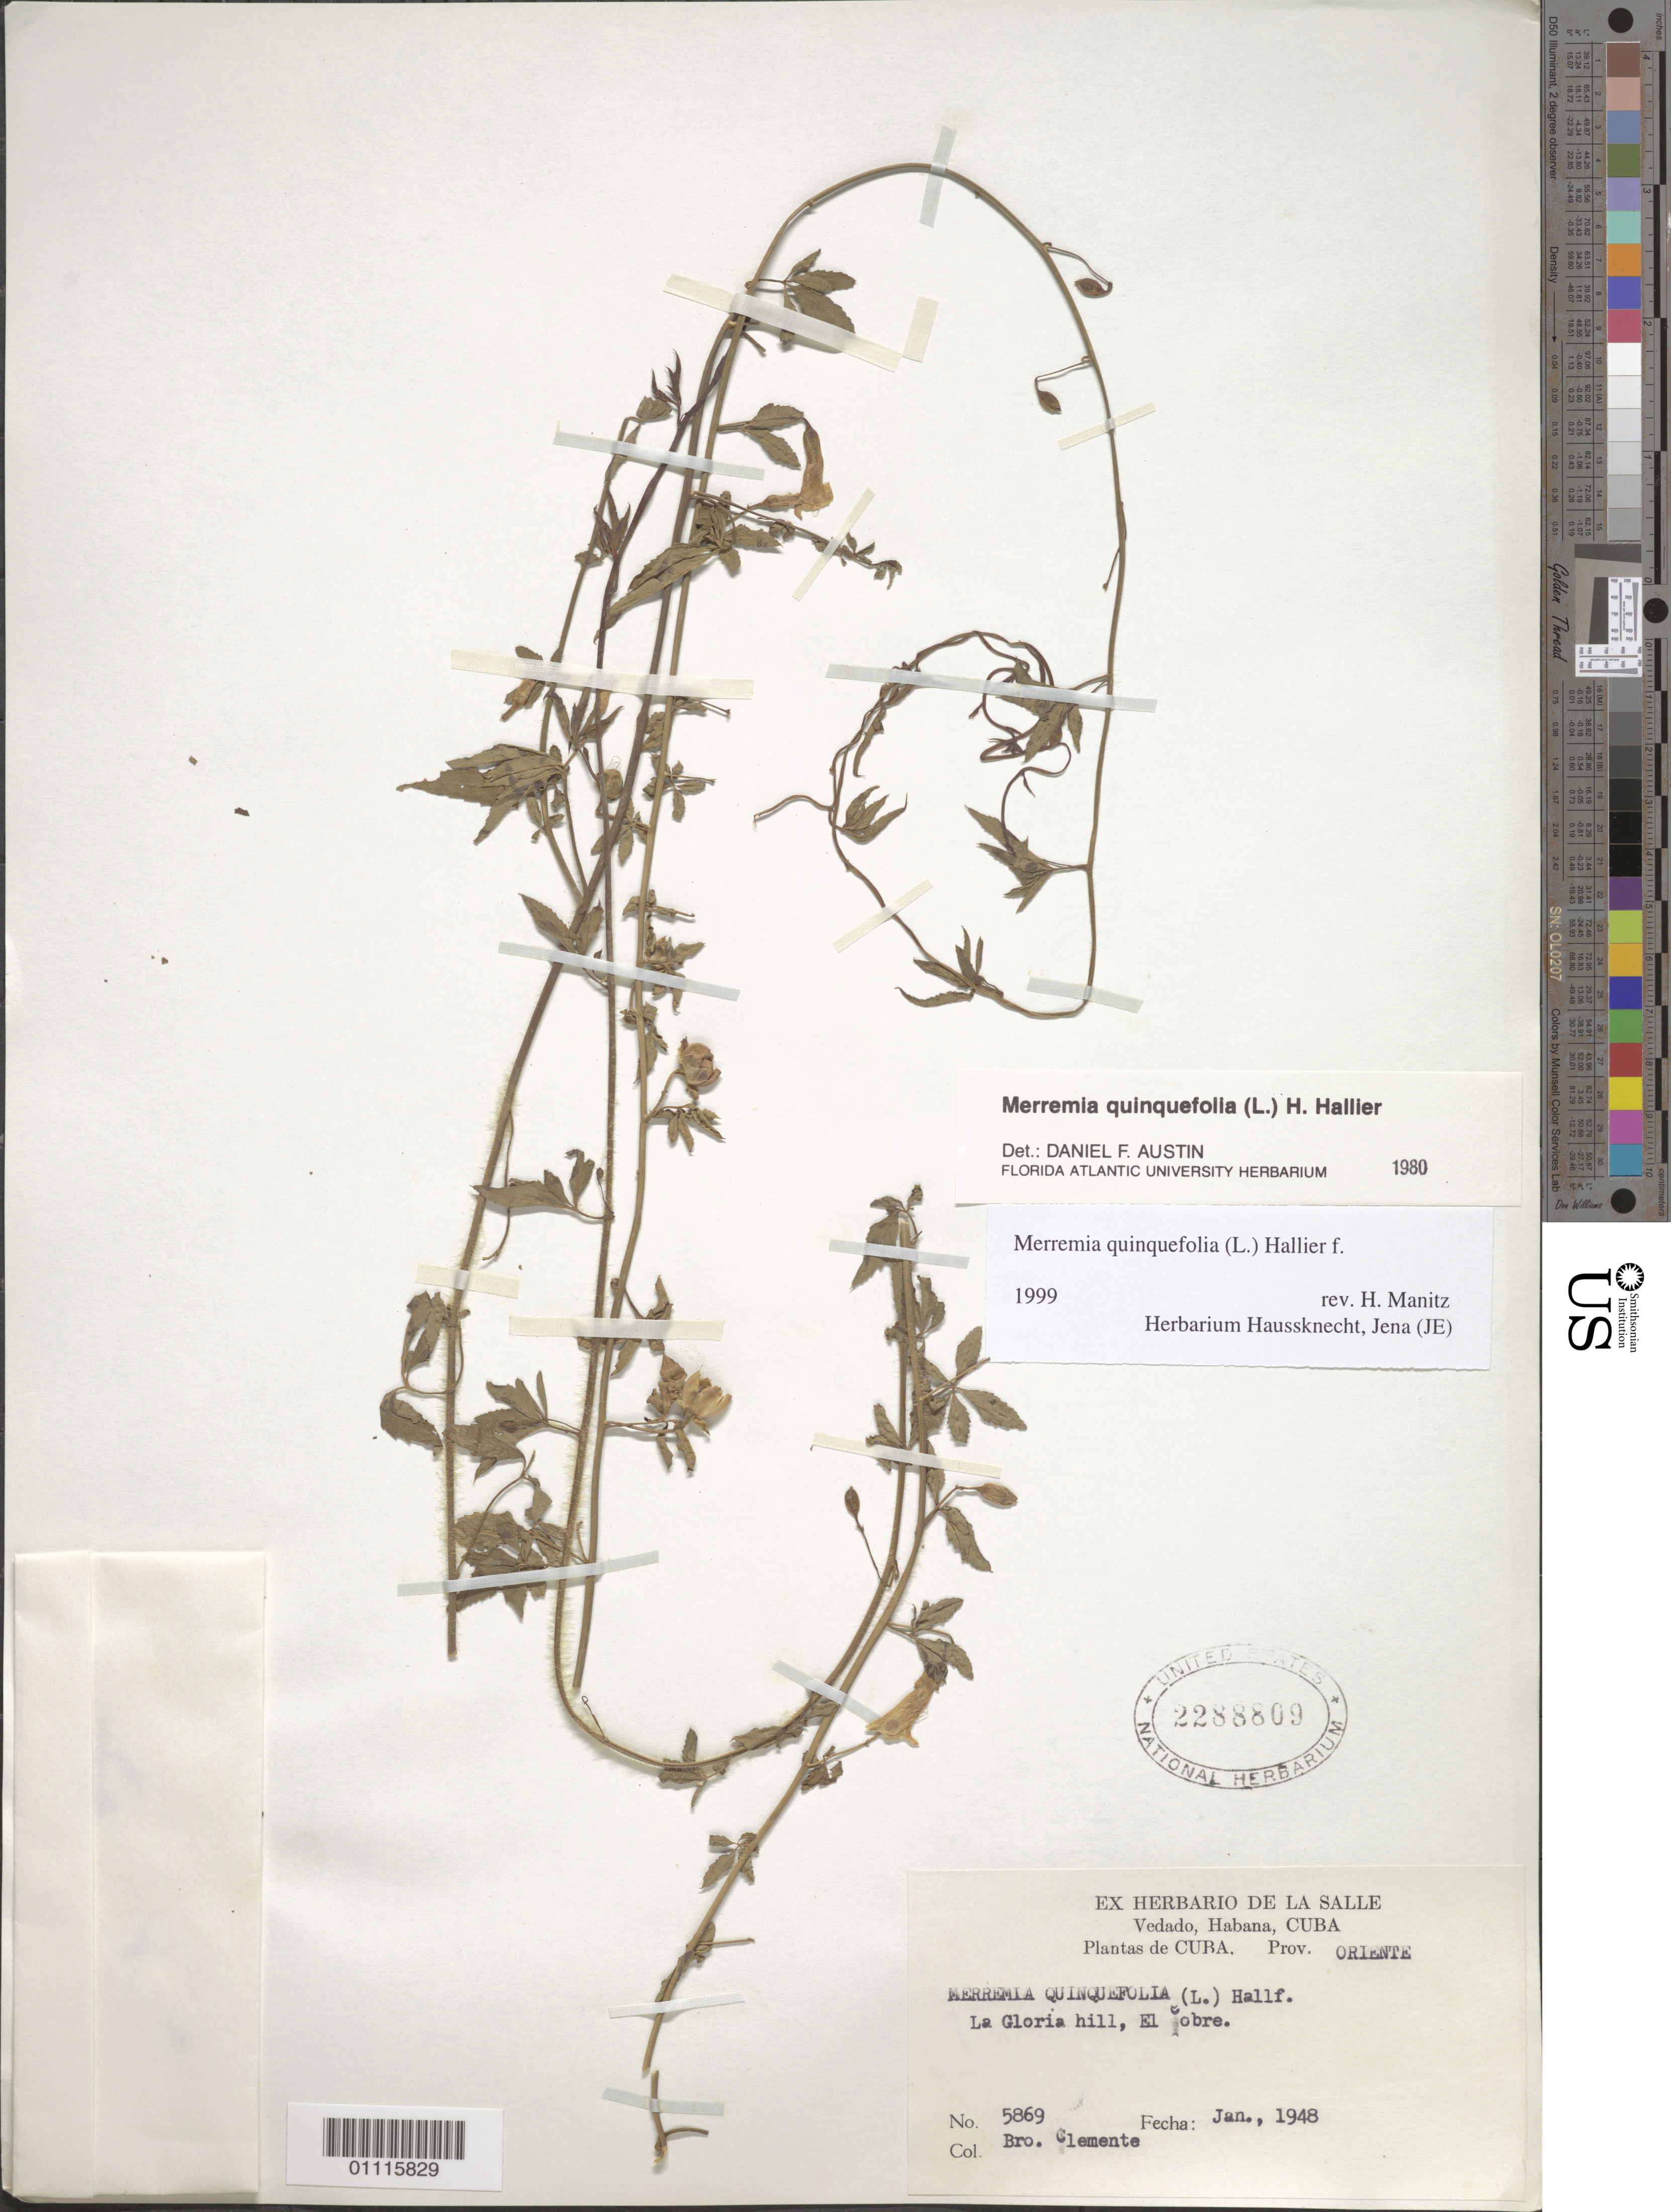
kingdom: Plantae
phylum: Tracheophyta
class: Magnoliopsida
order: Solanales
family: Convolvulaceae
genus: Distimake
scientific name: Distimake quinquefolius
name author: (L.) A. R. Simões & Staples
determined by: Strong, Mark T., (BOT), Smithsonian Institution - National Museum of Natural History (UNITED STATES)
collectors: Bro. Clemente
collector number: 5869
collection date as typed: Jan 1948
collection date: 1948-01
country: Cuba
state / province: Santiago de Cuba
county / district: El Cobre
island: Cuba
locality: La Gloria hill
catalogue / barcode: US 2288809